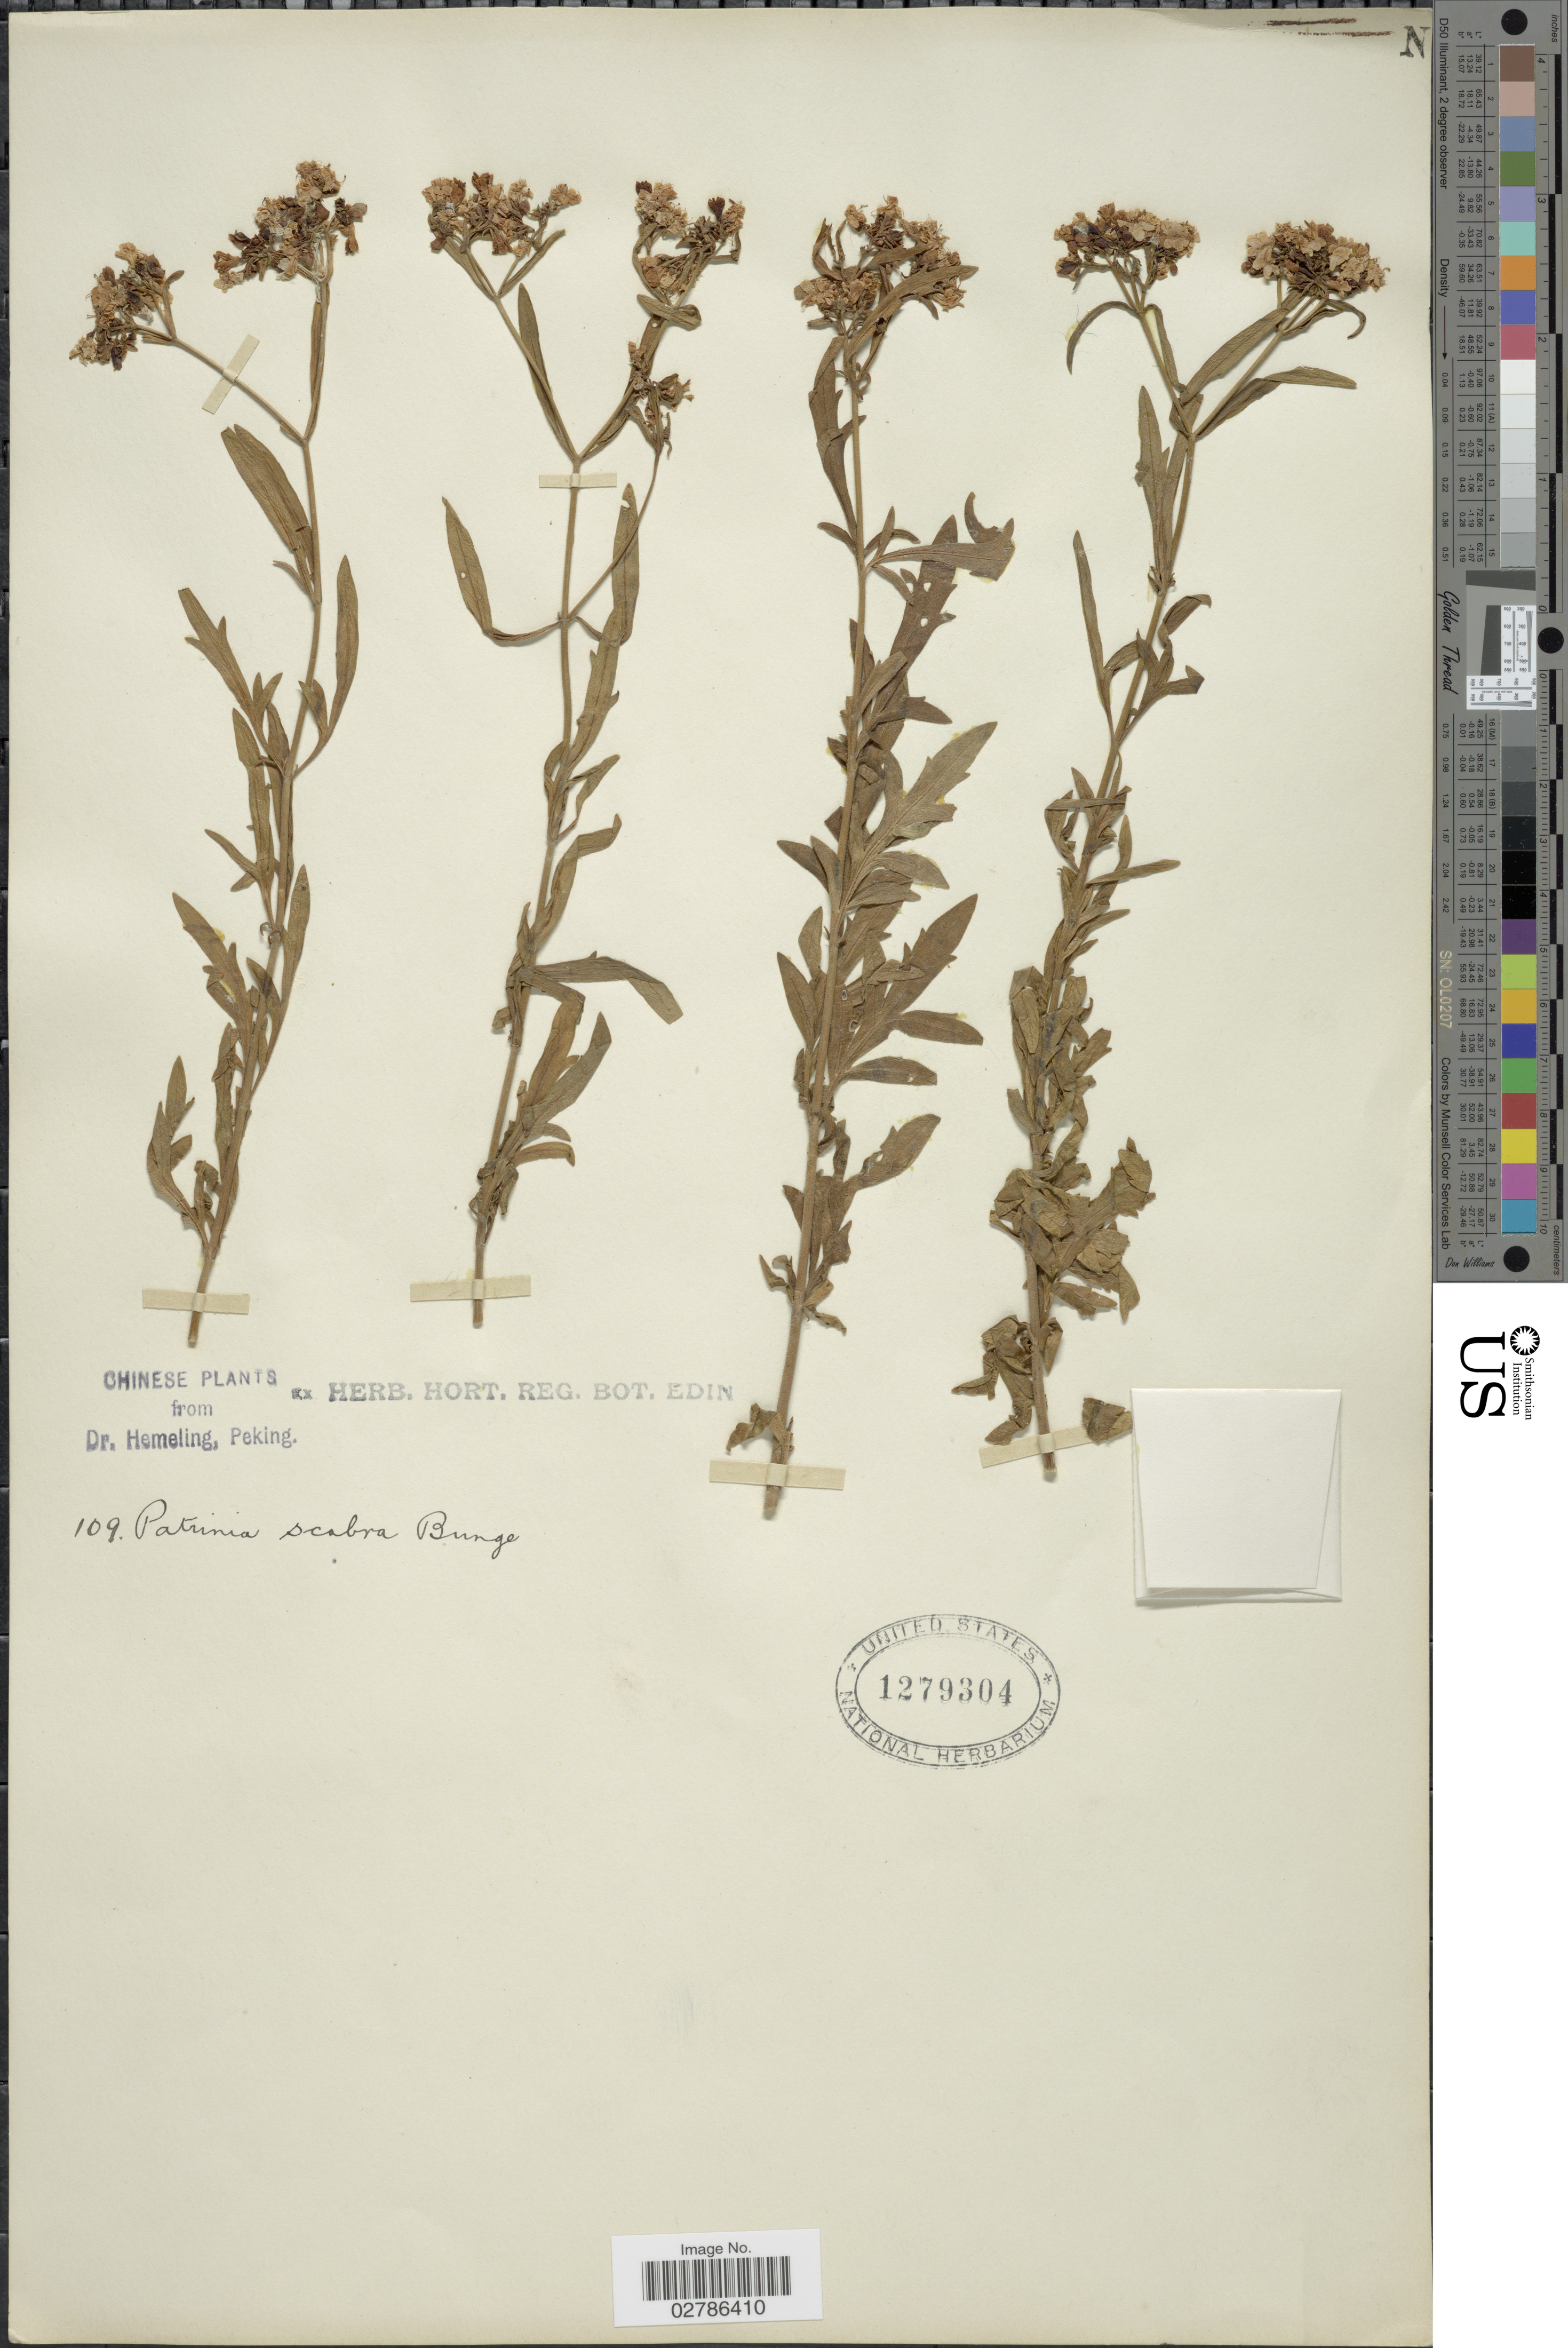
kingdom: Plantae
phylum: Tracheophyta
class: Magnoliopsida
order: Dipsacales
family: Caprifoliaceae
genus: Patrinia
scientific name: Patrinia scabra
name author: Bunge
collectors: -. Hemeling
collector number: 109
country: China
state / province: Beijing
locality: Peking.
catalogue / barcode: US 1279304